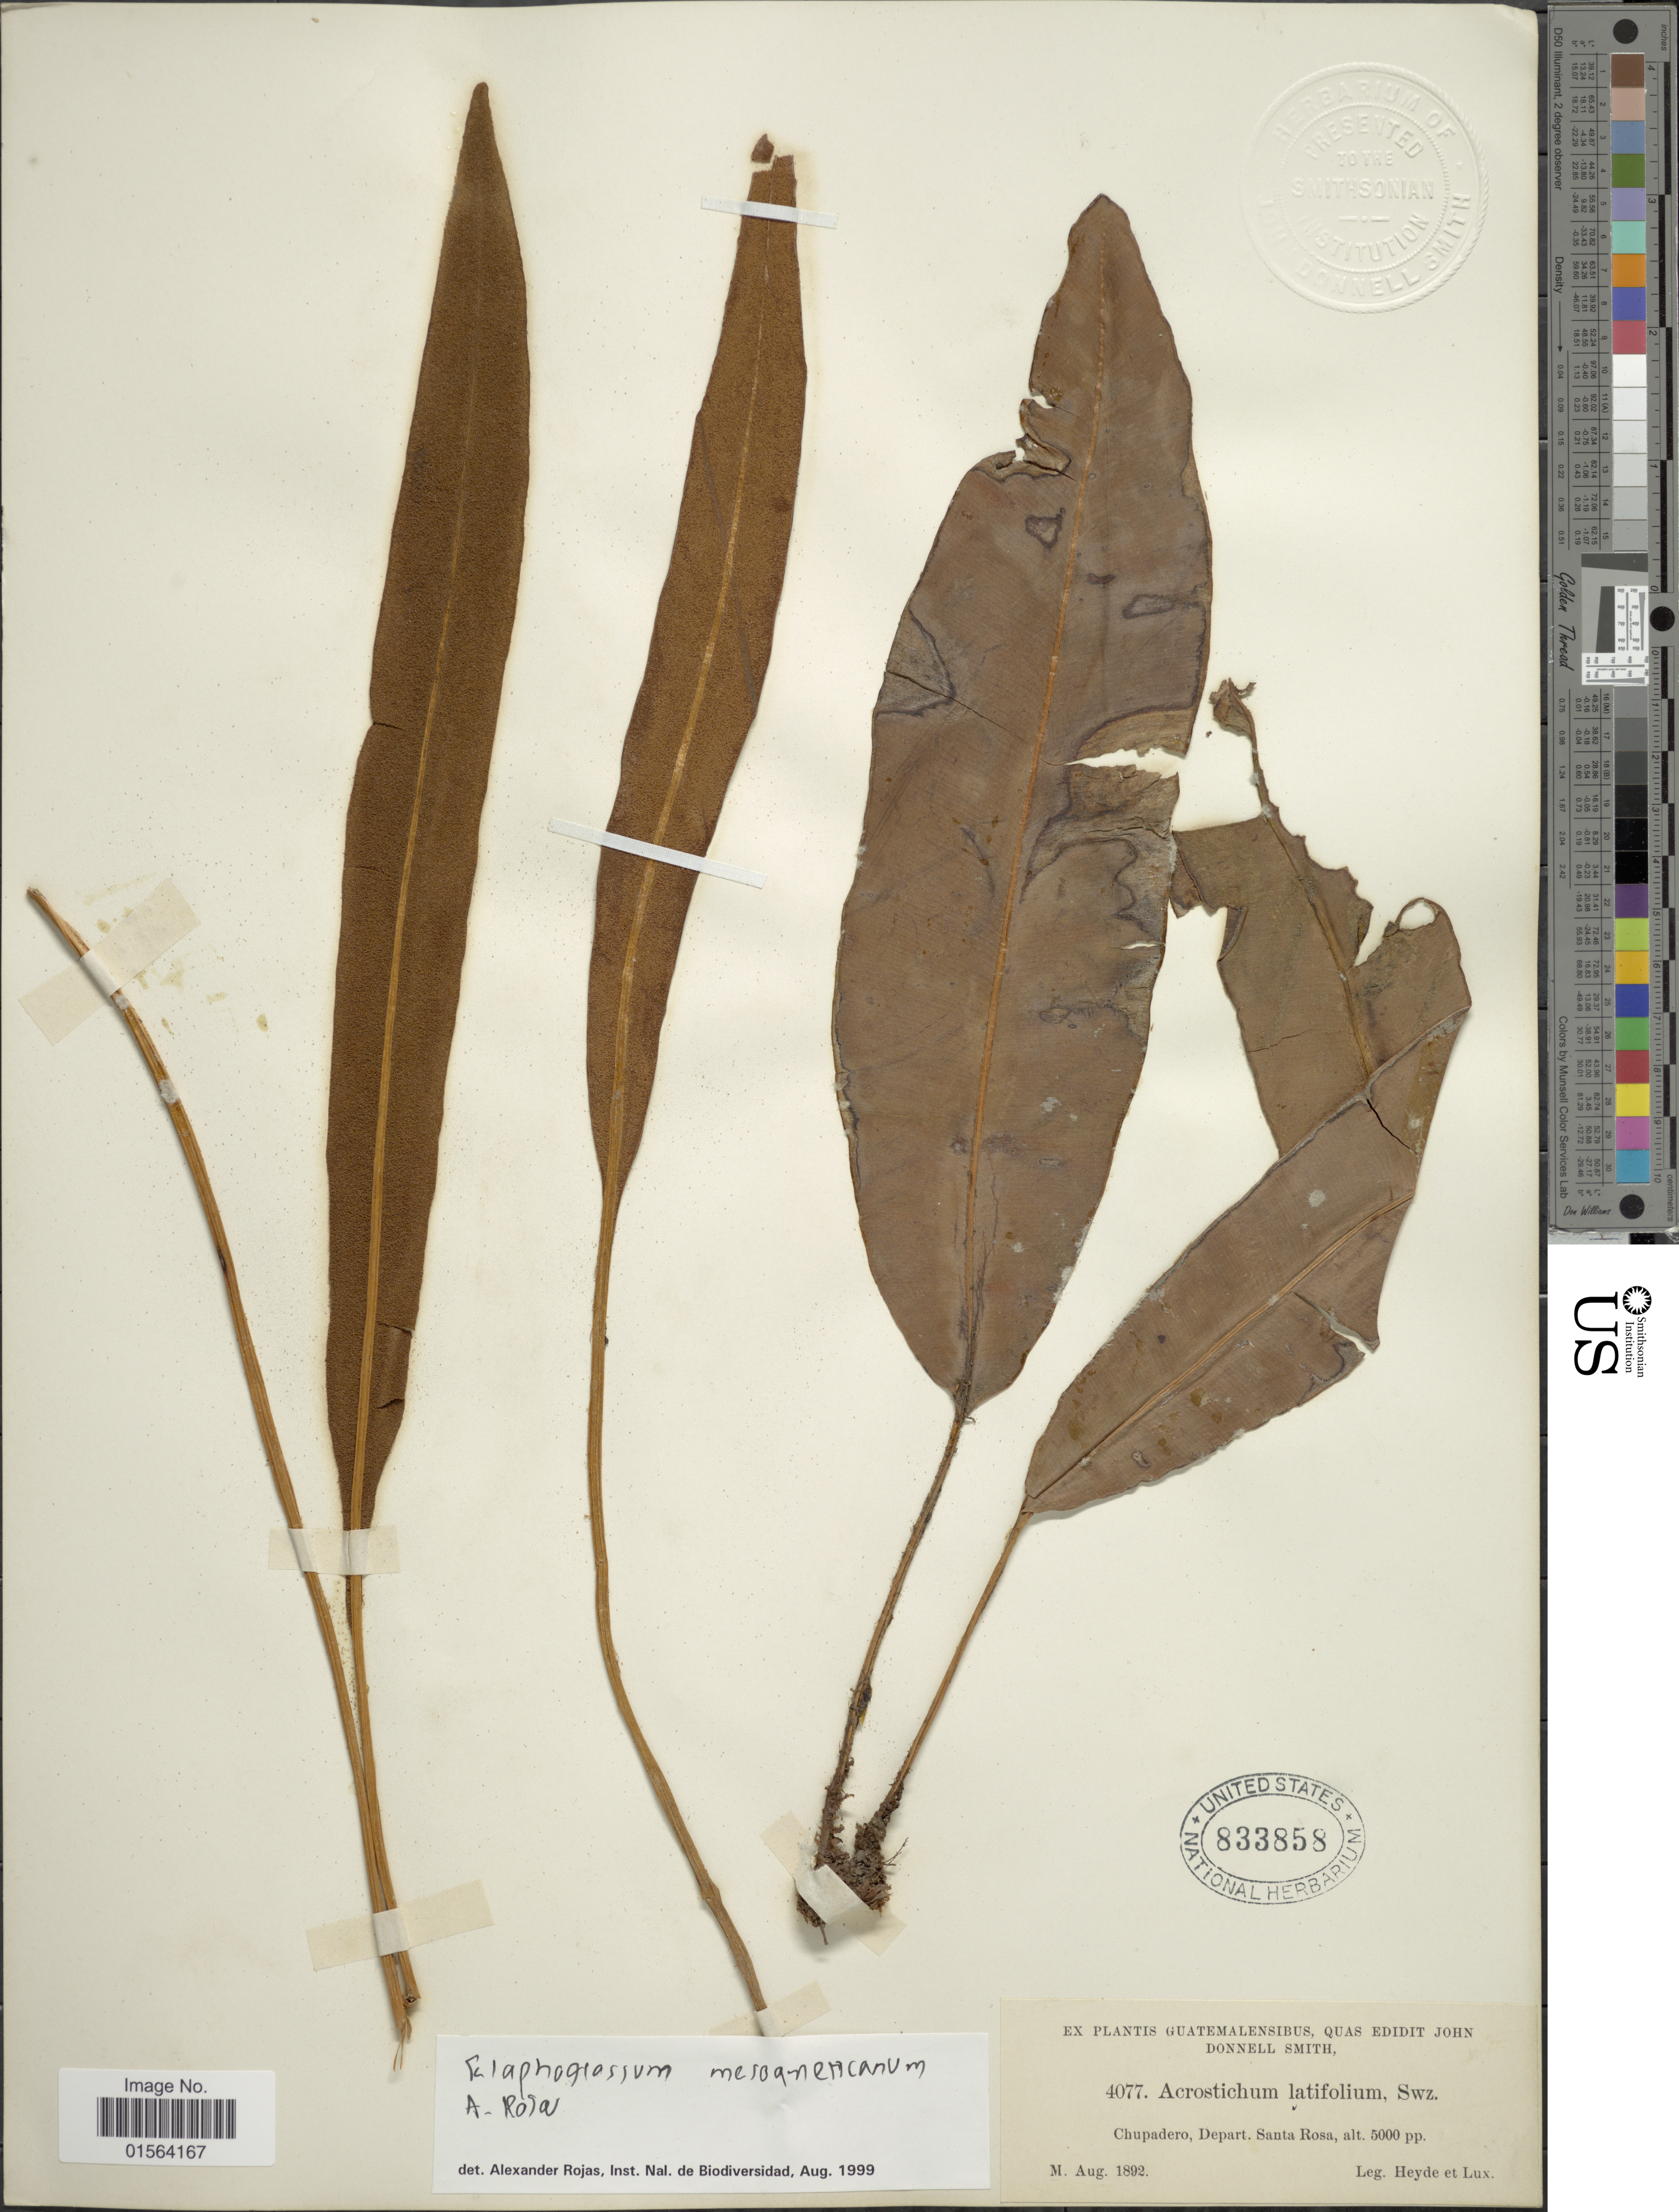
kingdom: Plantae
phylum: Tracheophyta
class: Polypodiopsida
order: Polypodiales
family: Dryopteridaceae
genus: Elaphoglossum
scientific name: Elaphoglossum latifolium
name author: (Sw.) J. Sm.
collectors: Heyde & Lux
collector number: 4077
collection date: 1892-08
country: Guatemala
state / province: Santa Rosa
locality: Guatemalensibus, Chupadero, Depart. Santa Rosa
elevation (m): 1524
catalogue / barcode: US 833858